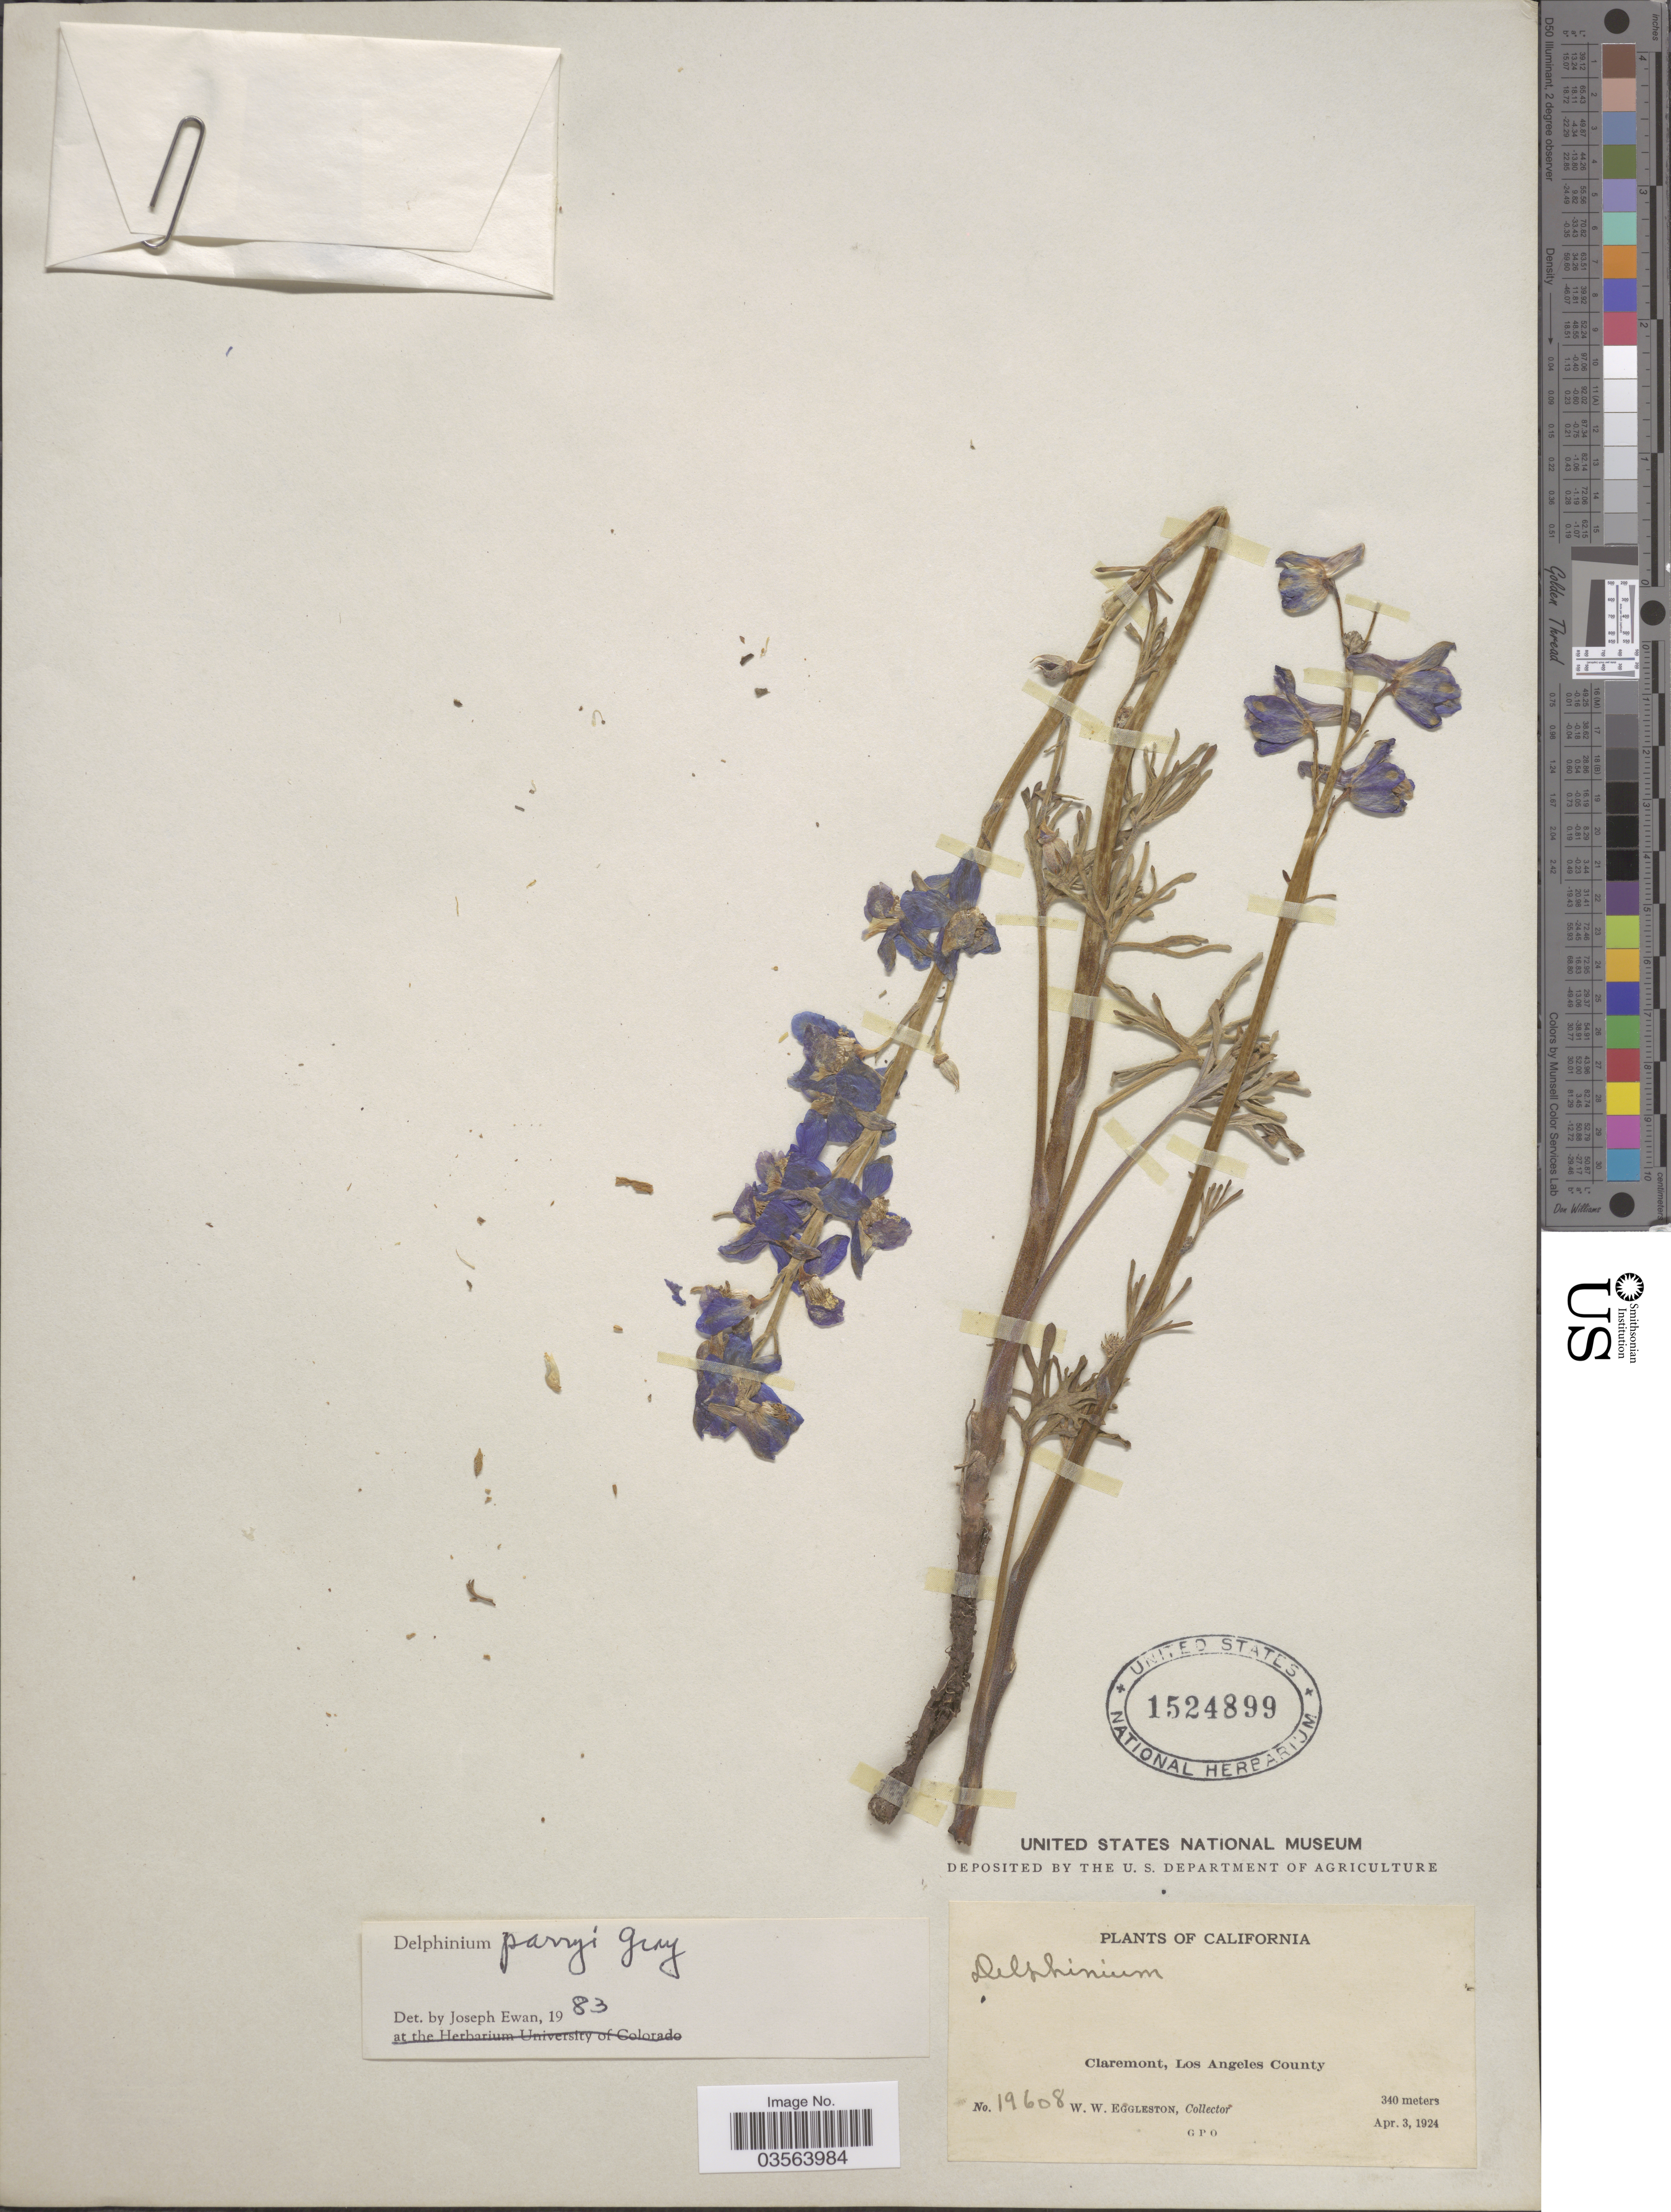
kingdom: Plantae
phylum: Tracheophyta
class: Magnoliopsida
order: Ranunculales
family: Ranunculaceae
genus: Delphinium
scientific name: Delphinium parryi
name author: A. Gray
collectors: W. W. Eggleston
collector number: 19608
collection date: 1924-04-03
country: United States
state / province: California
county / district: Los Angeles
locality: Claremont, Los Angeles County.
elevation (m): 340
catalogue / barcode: US 1524899